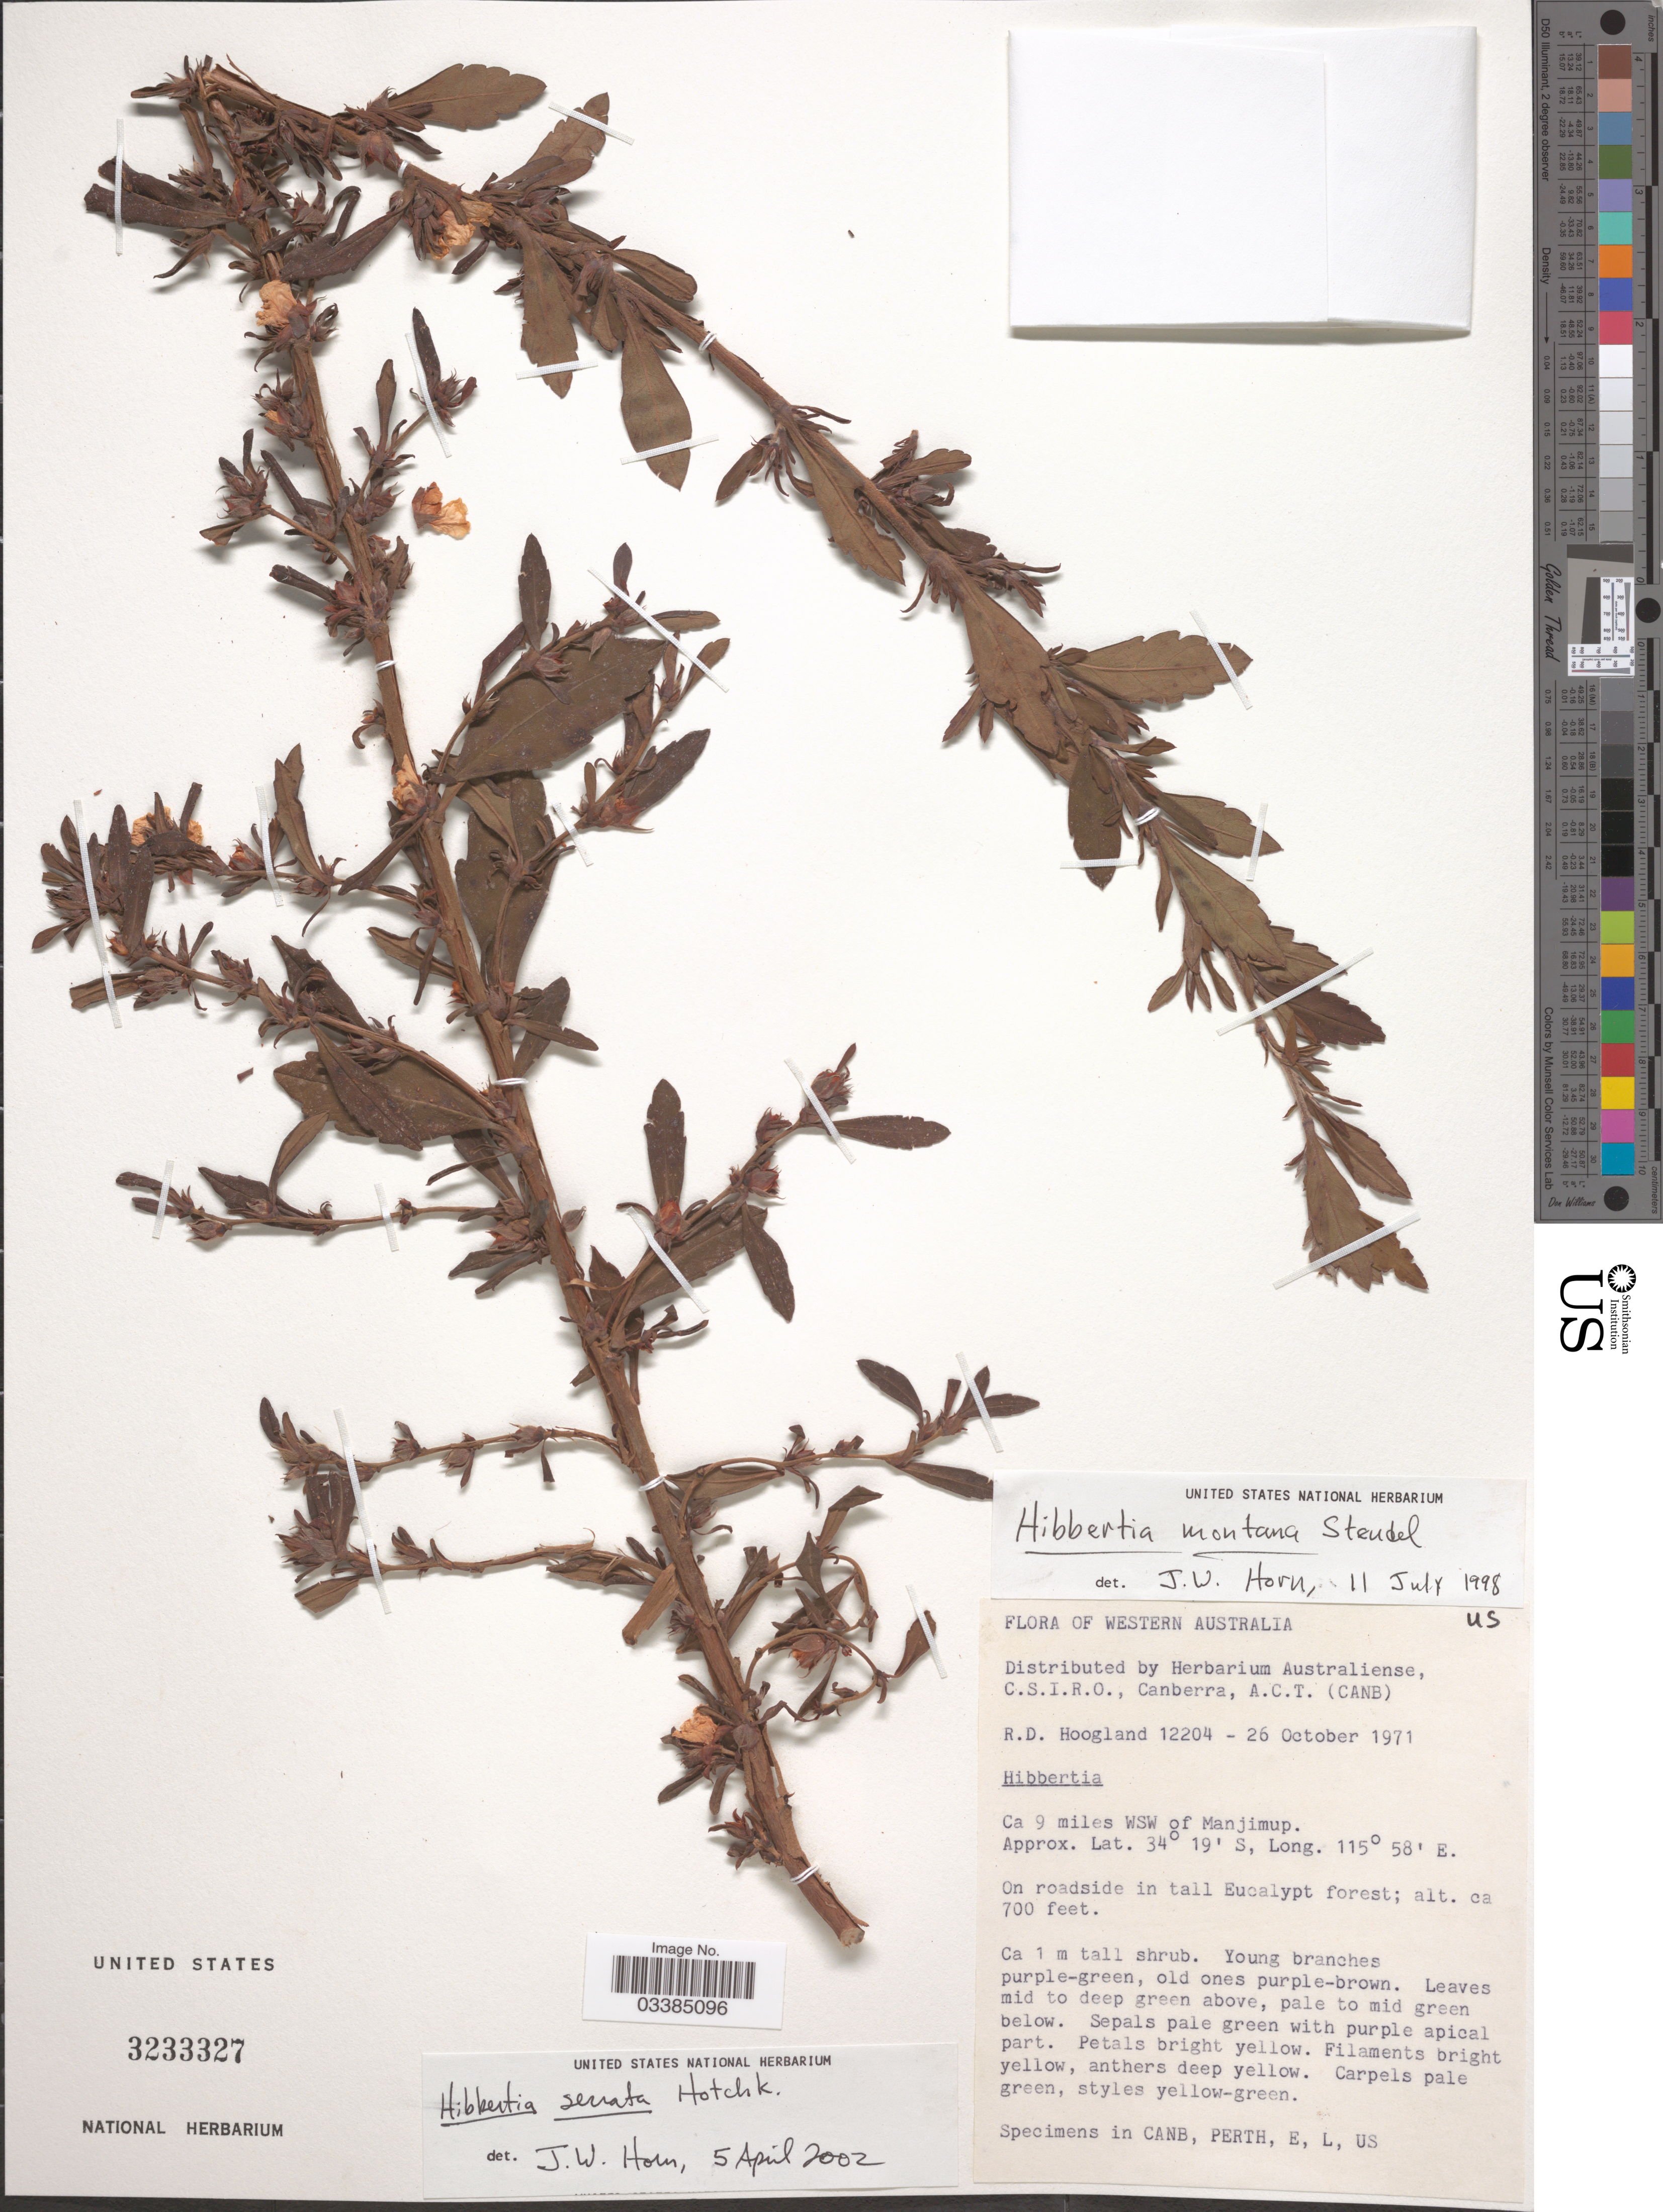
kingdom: Plantae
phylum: Tracheophyta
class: Magnoliopsida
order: Dilleniales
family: Dilleniaceae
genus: Hibbertia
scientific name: Hibbertia serrata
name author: Hotchkiss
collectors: R. D. Hoogland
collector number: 12204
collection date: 1971-10-26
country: Australia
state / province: Western Australia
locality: Ca 9 miles WSW of Manjimup. On roadside.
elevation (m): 213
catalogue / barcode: US 3233327